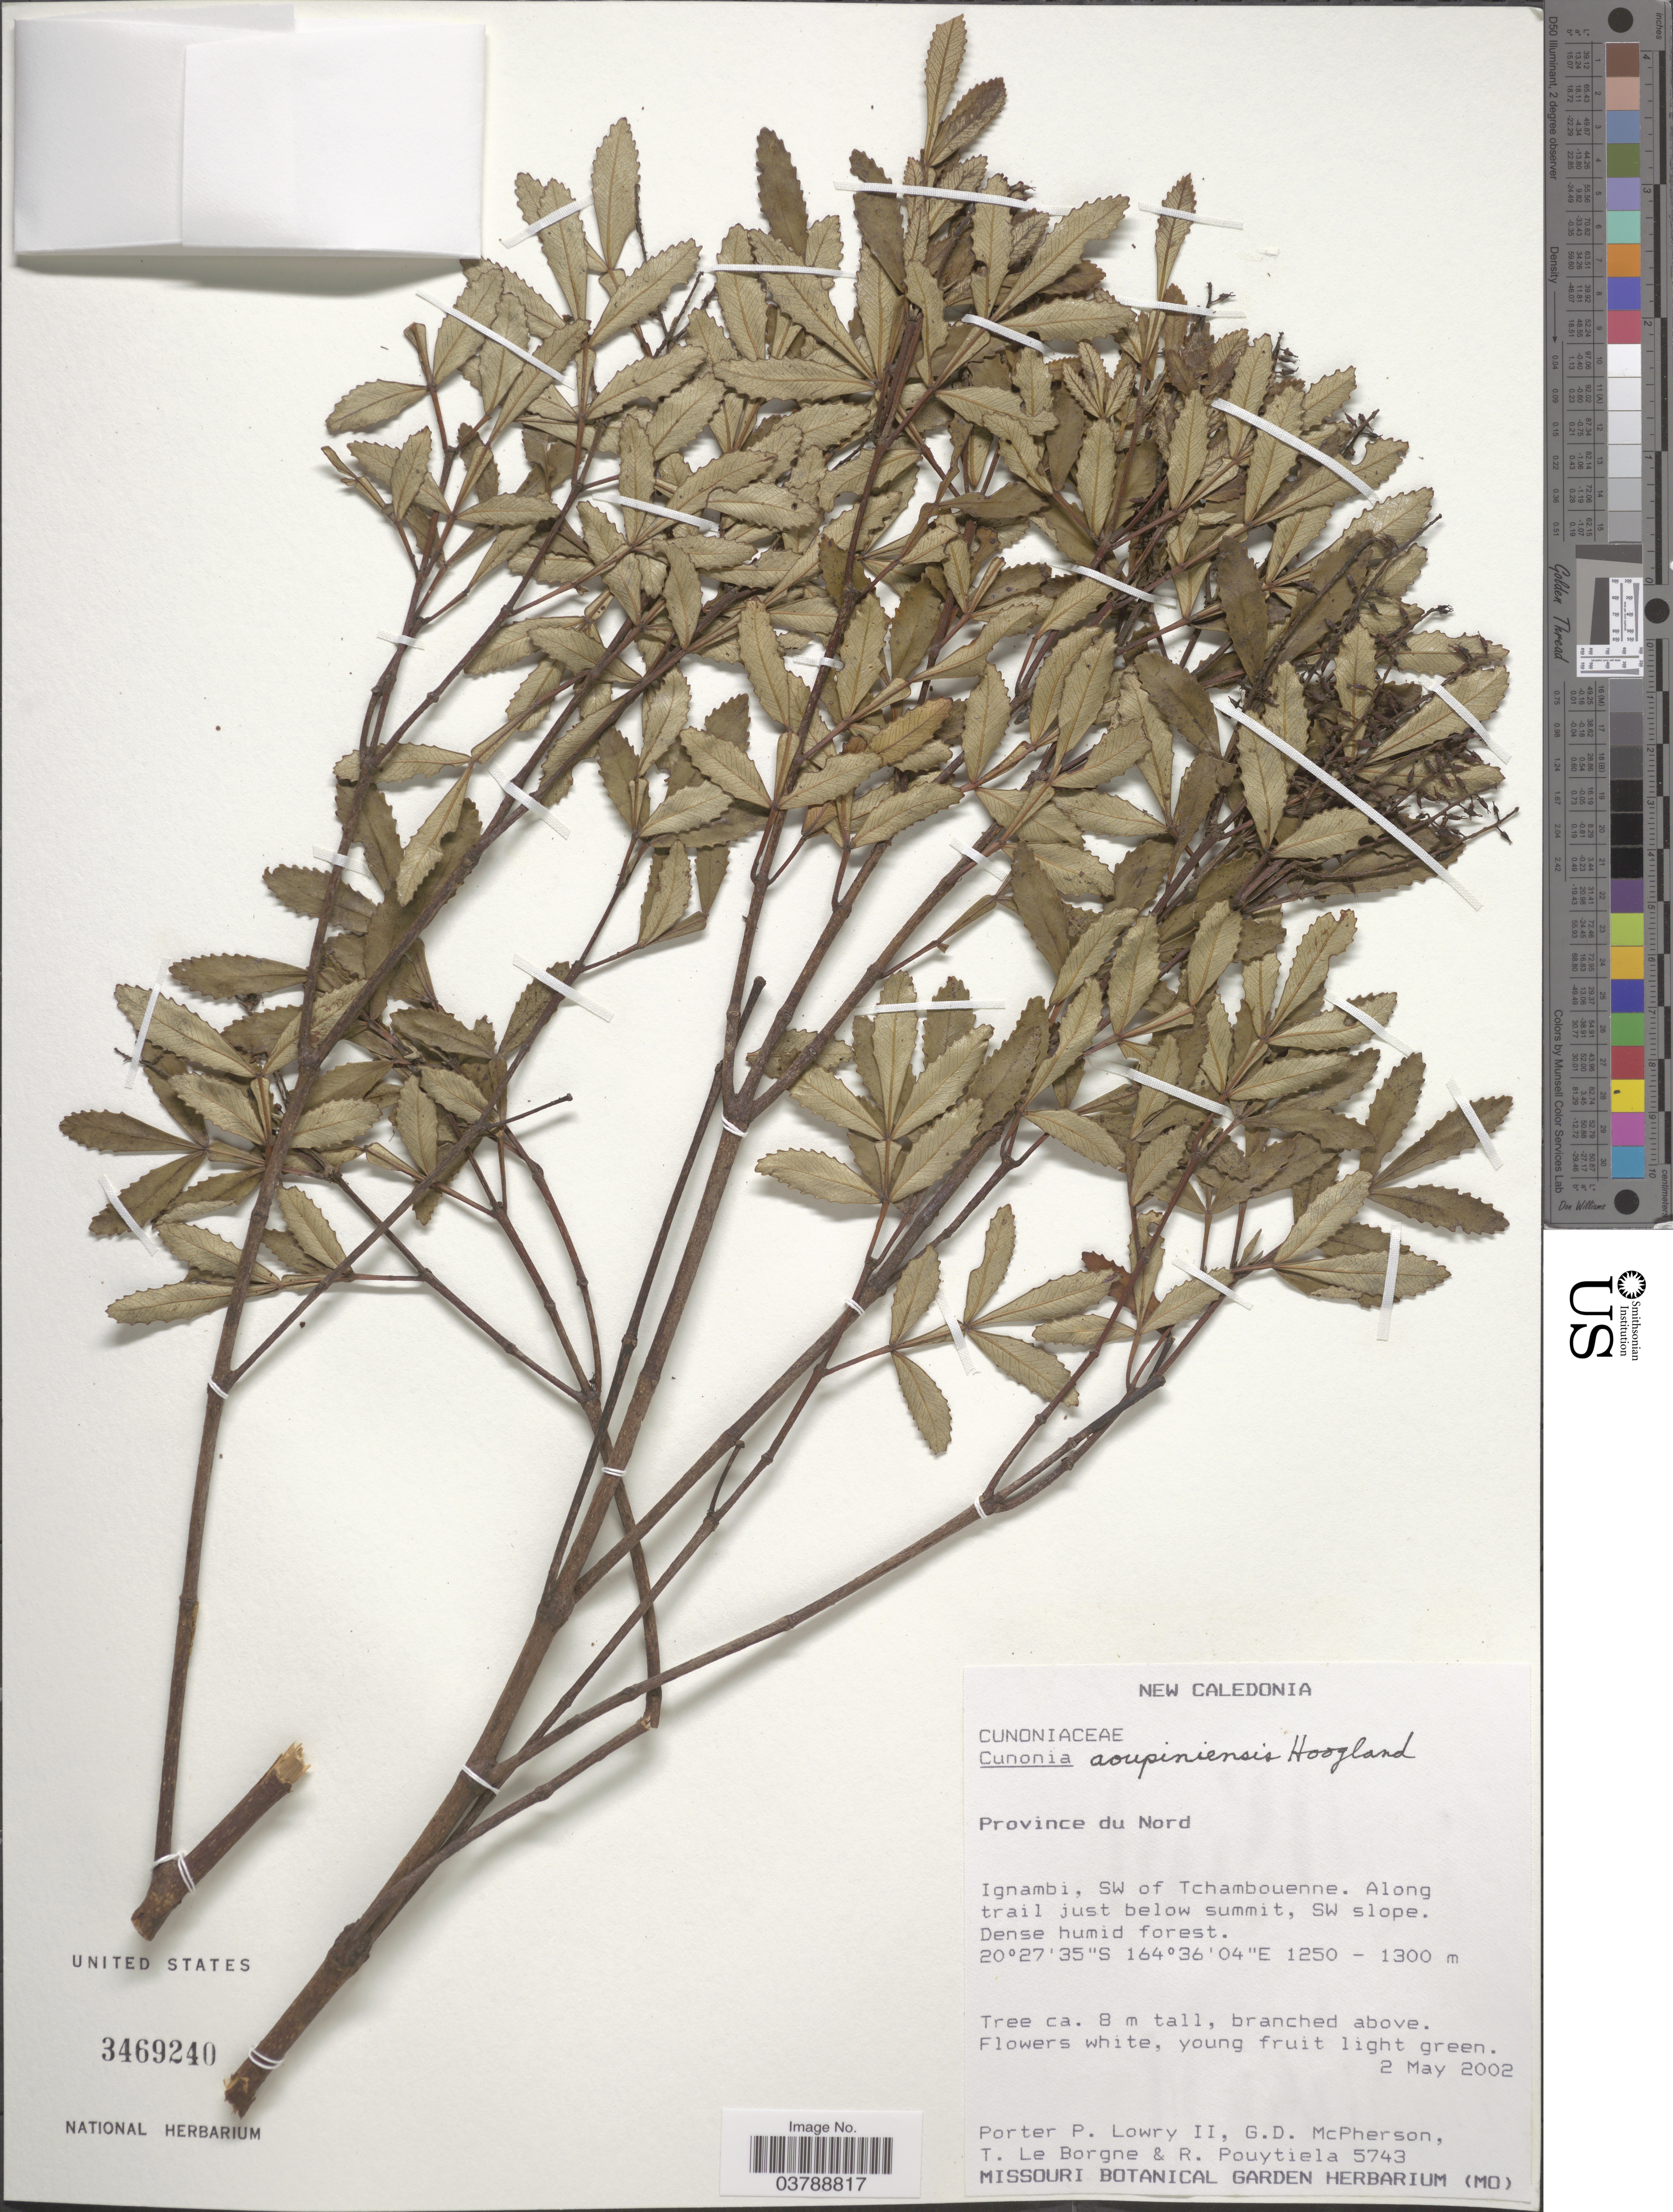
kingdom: Plantae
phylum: Tracheophyta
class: Magnoliopsida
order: Oxalidales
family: Cunoniaceae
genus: Cunonia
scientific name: Cunonia aoupiniensis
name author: Hoogland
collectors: P. P. Lowry, G. McPherson, T. Le Borgne & R. Pouytiela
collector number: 5743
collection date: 2002-05-02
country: New Caledonia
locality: Province du Nord. Ignambi, SW of Tchambouenne. Along trail just below summit, SW slope.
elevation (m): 1250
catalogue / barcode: US 3469240